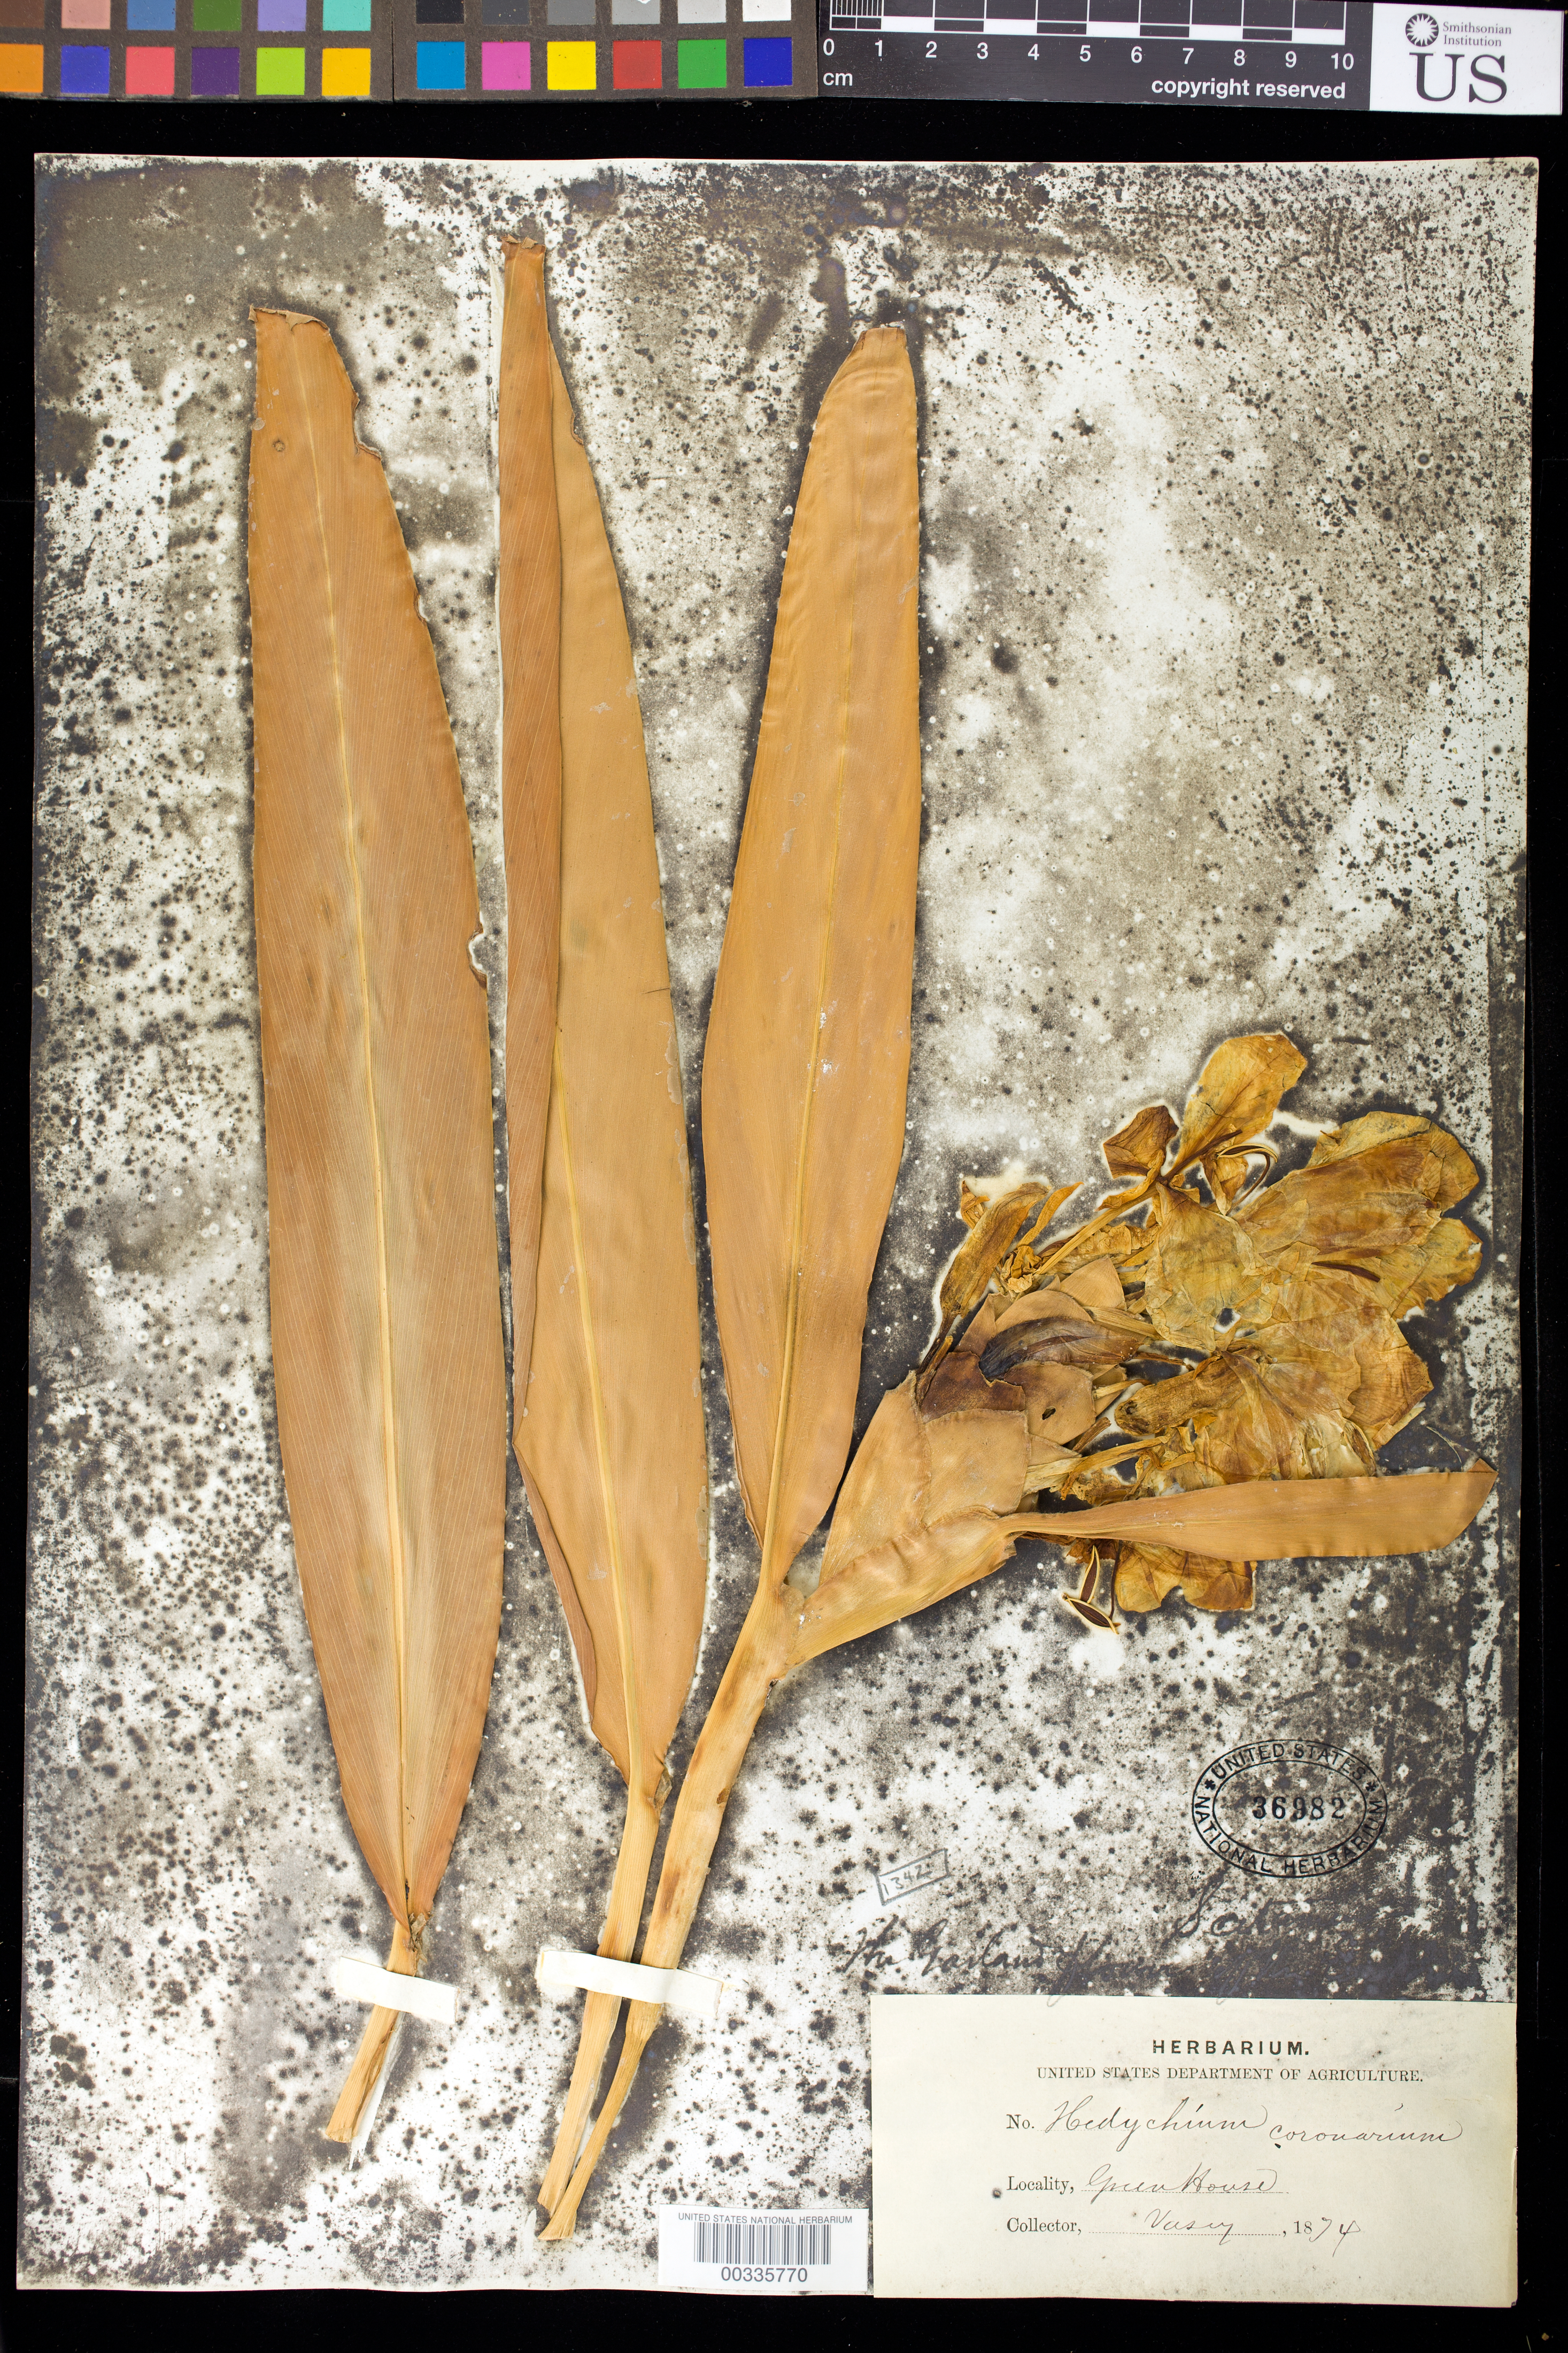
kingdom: Plantae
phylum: Tracheophyta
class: Liliopsida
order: Zingiberales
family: Zingiberaceae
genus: Hedychium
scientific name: Hedychium coronarium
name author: J. Koenig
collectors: G. R. Vasey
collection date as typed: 1874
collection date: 1874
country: United States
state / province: Florida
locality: Southern Florida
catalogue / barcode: US 36982